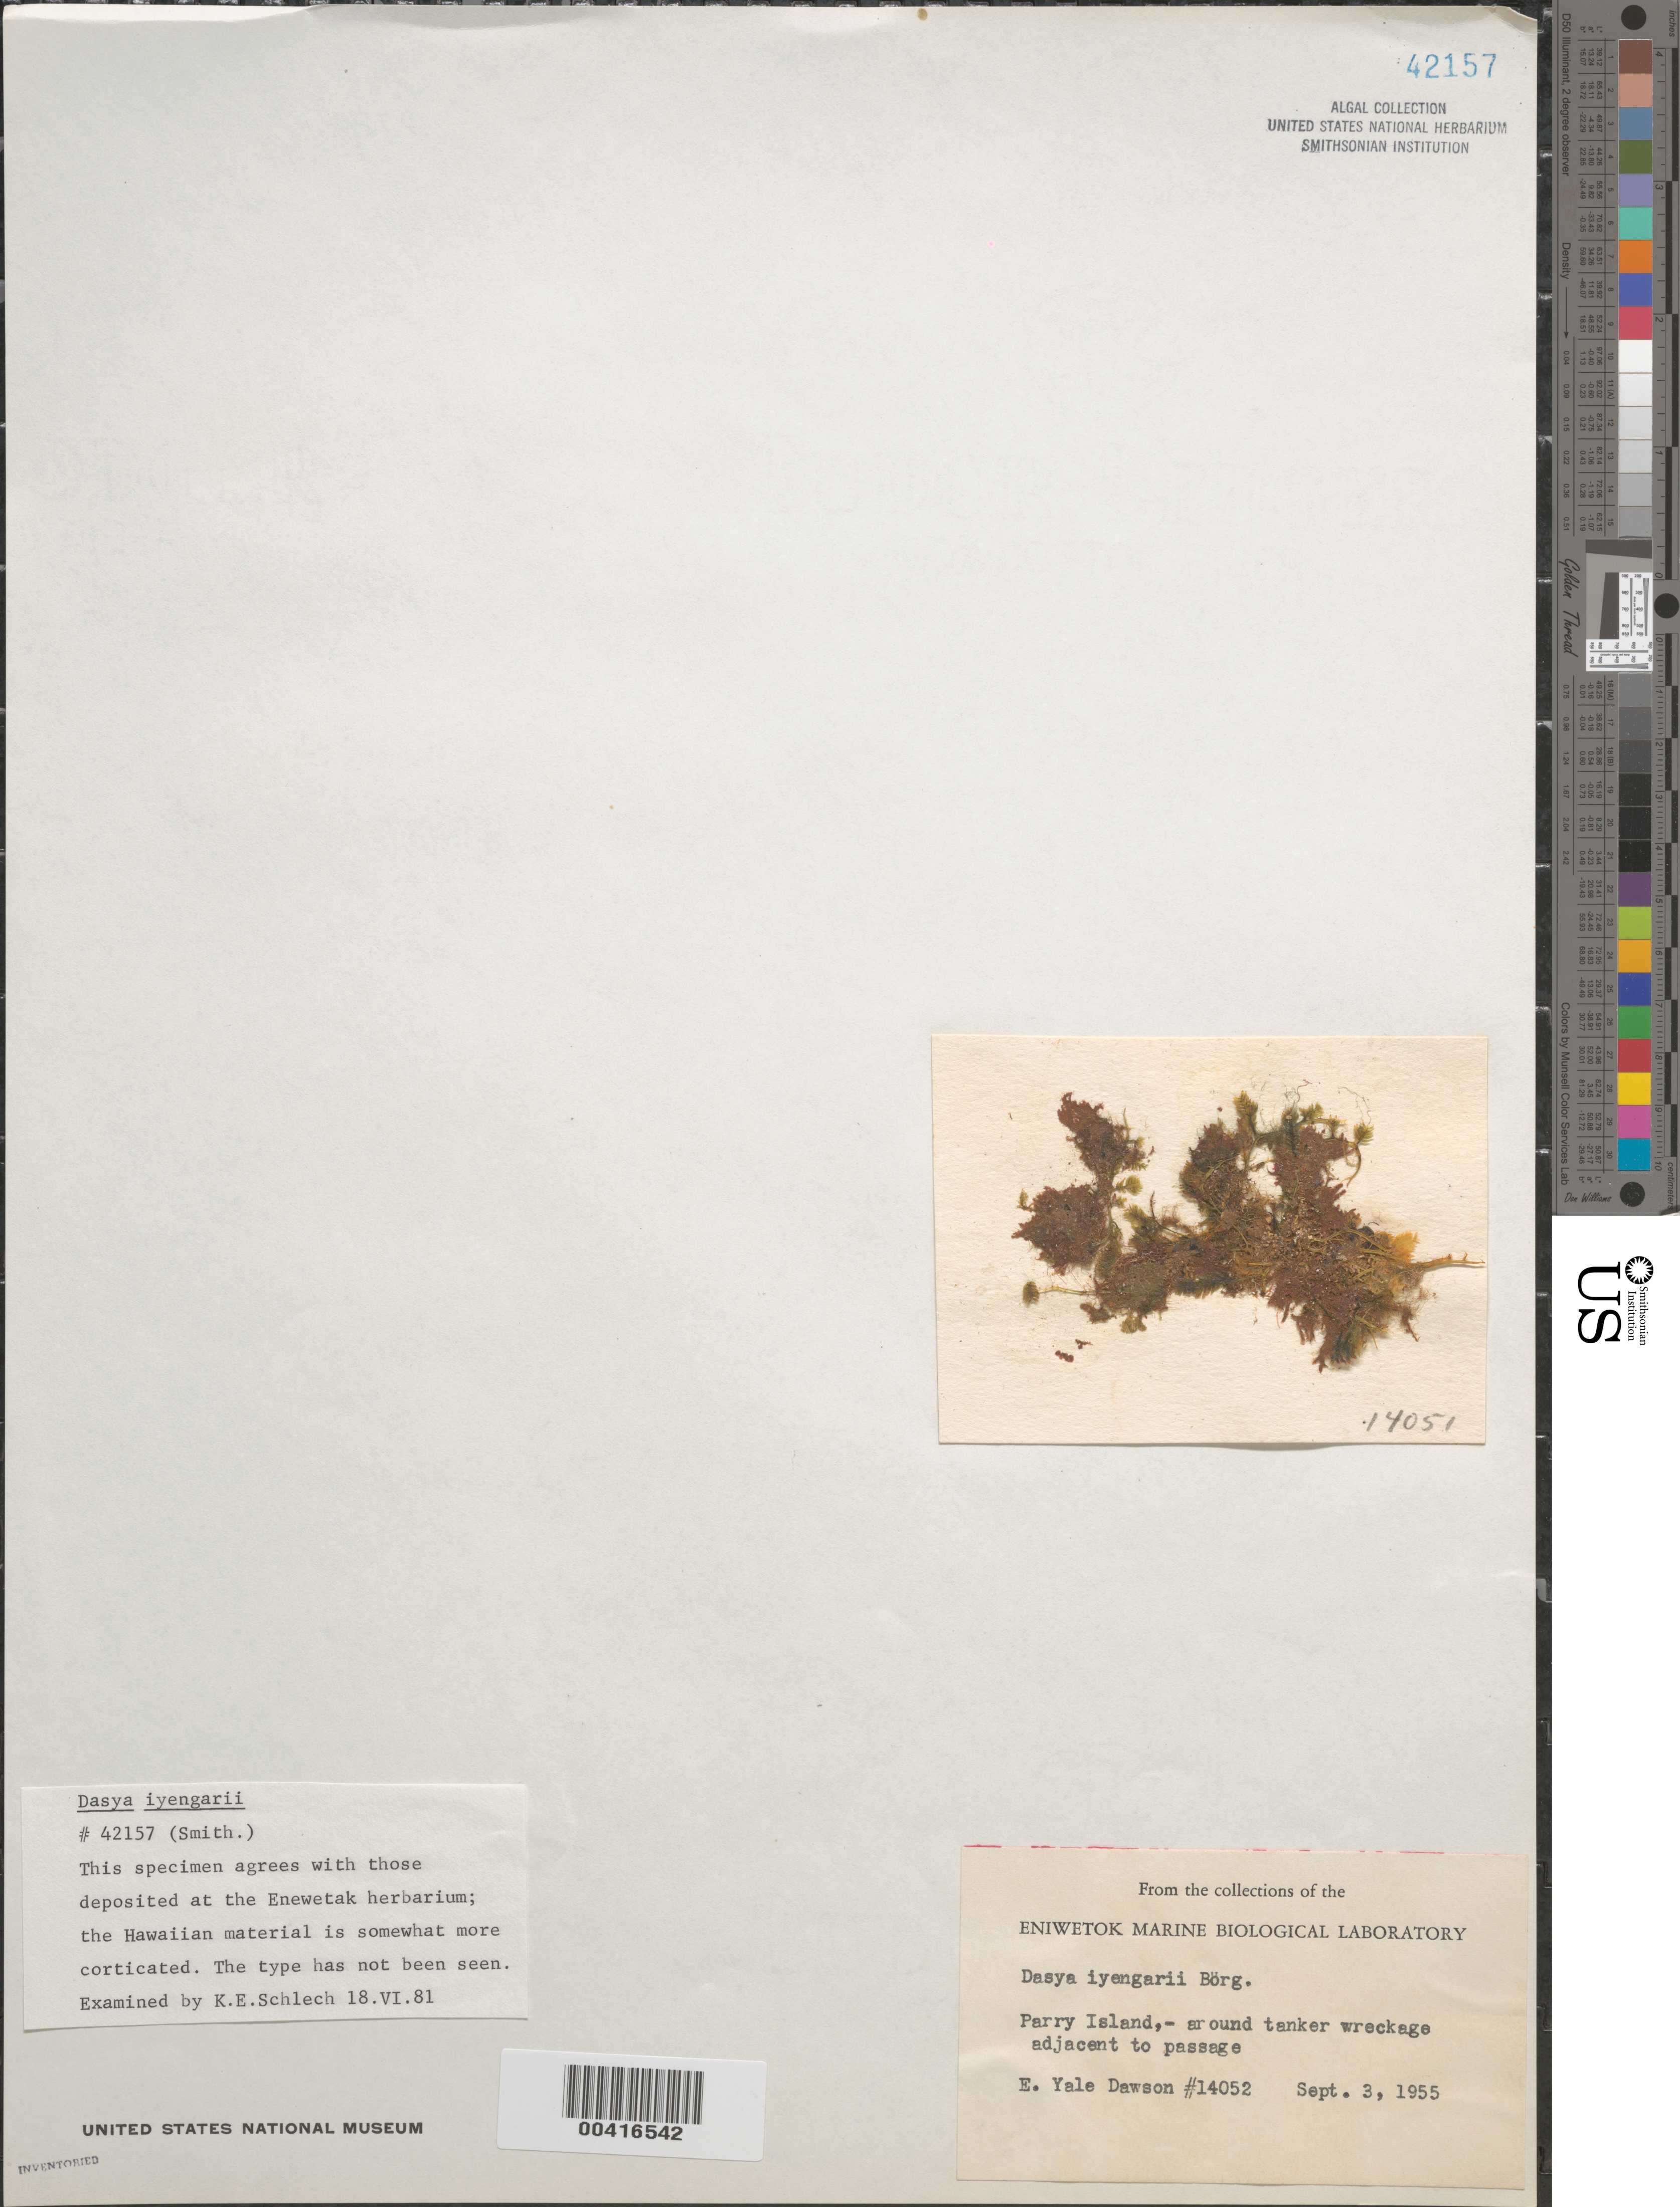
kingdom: Plantae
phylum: Rhodophyta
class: Florideophyceae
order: Ceramiales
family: Dasyaceae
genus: Dasya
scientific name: Dasya iyengarii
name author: Børgesen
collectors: E. Y. Dawson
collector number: EYD 14052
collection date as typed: September 3, 1955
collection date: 1955-09-03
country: Marshall Islands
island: Enewetak [Eniwetok] Atoll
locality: Parry Islet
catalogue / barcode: US 42157